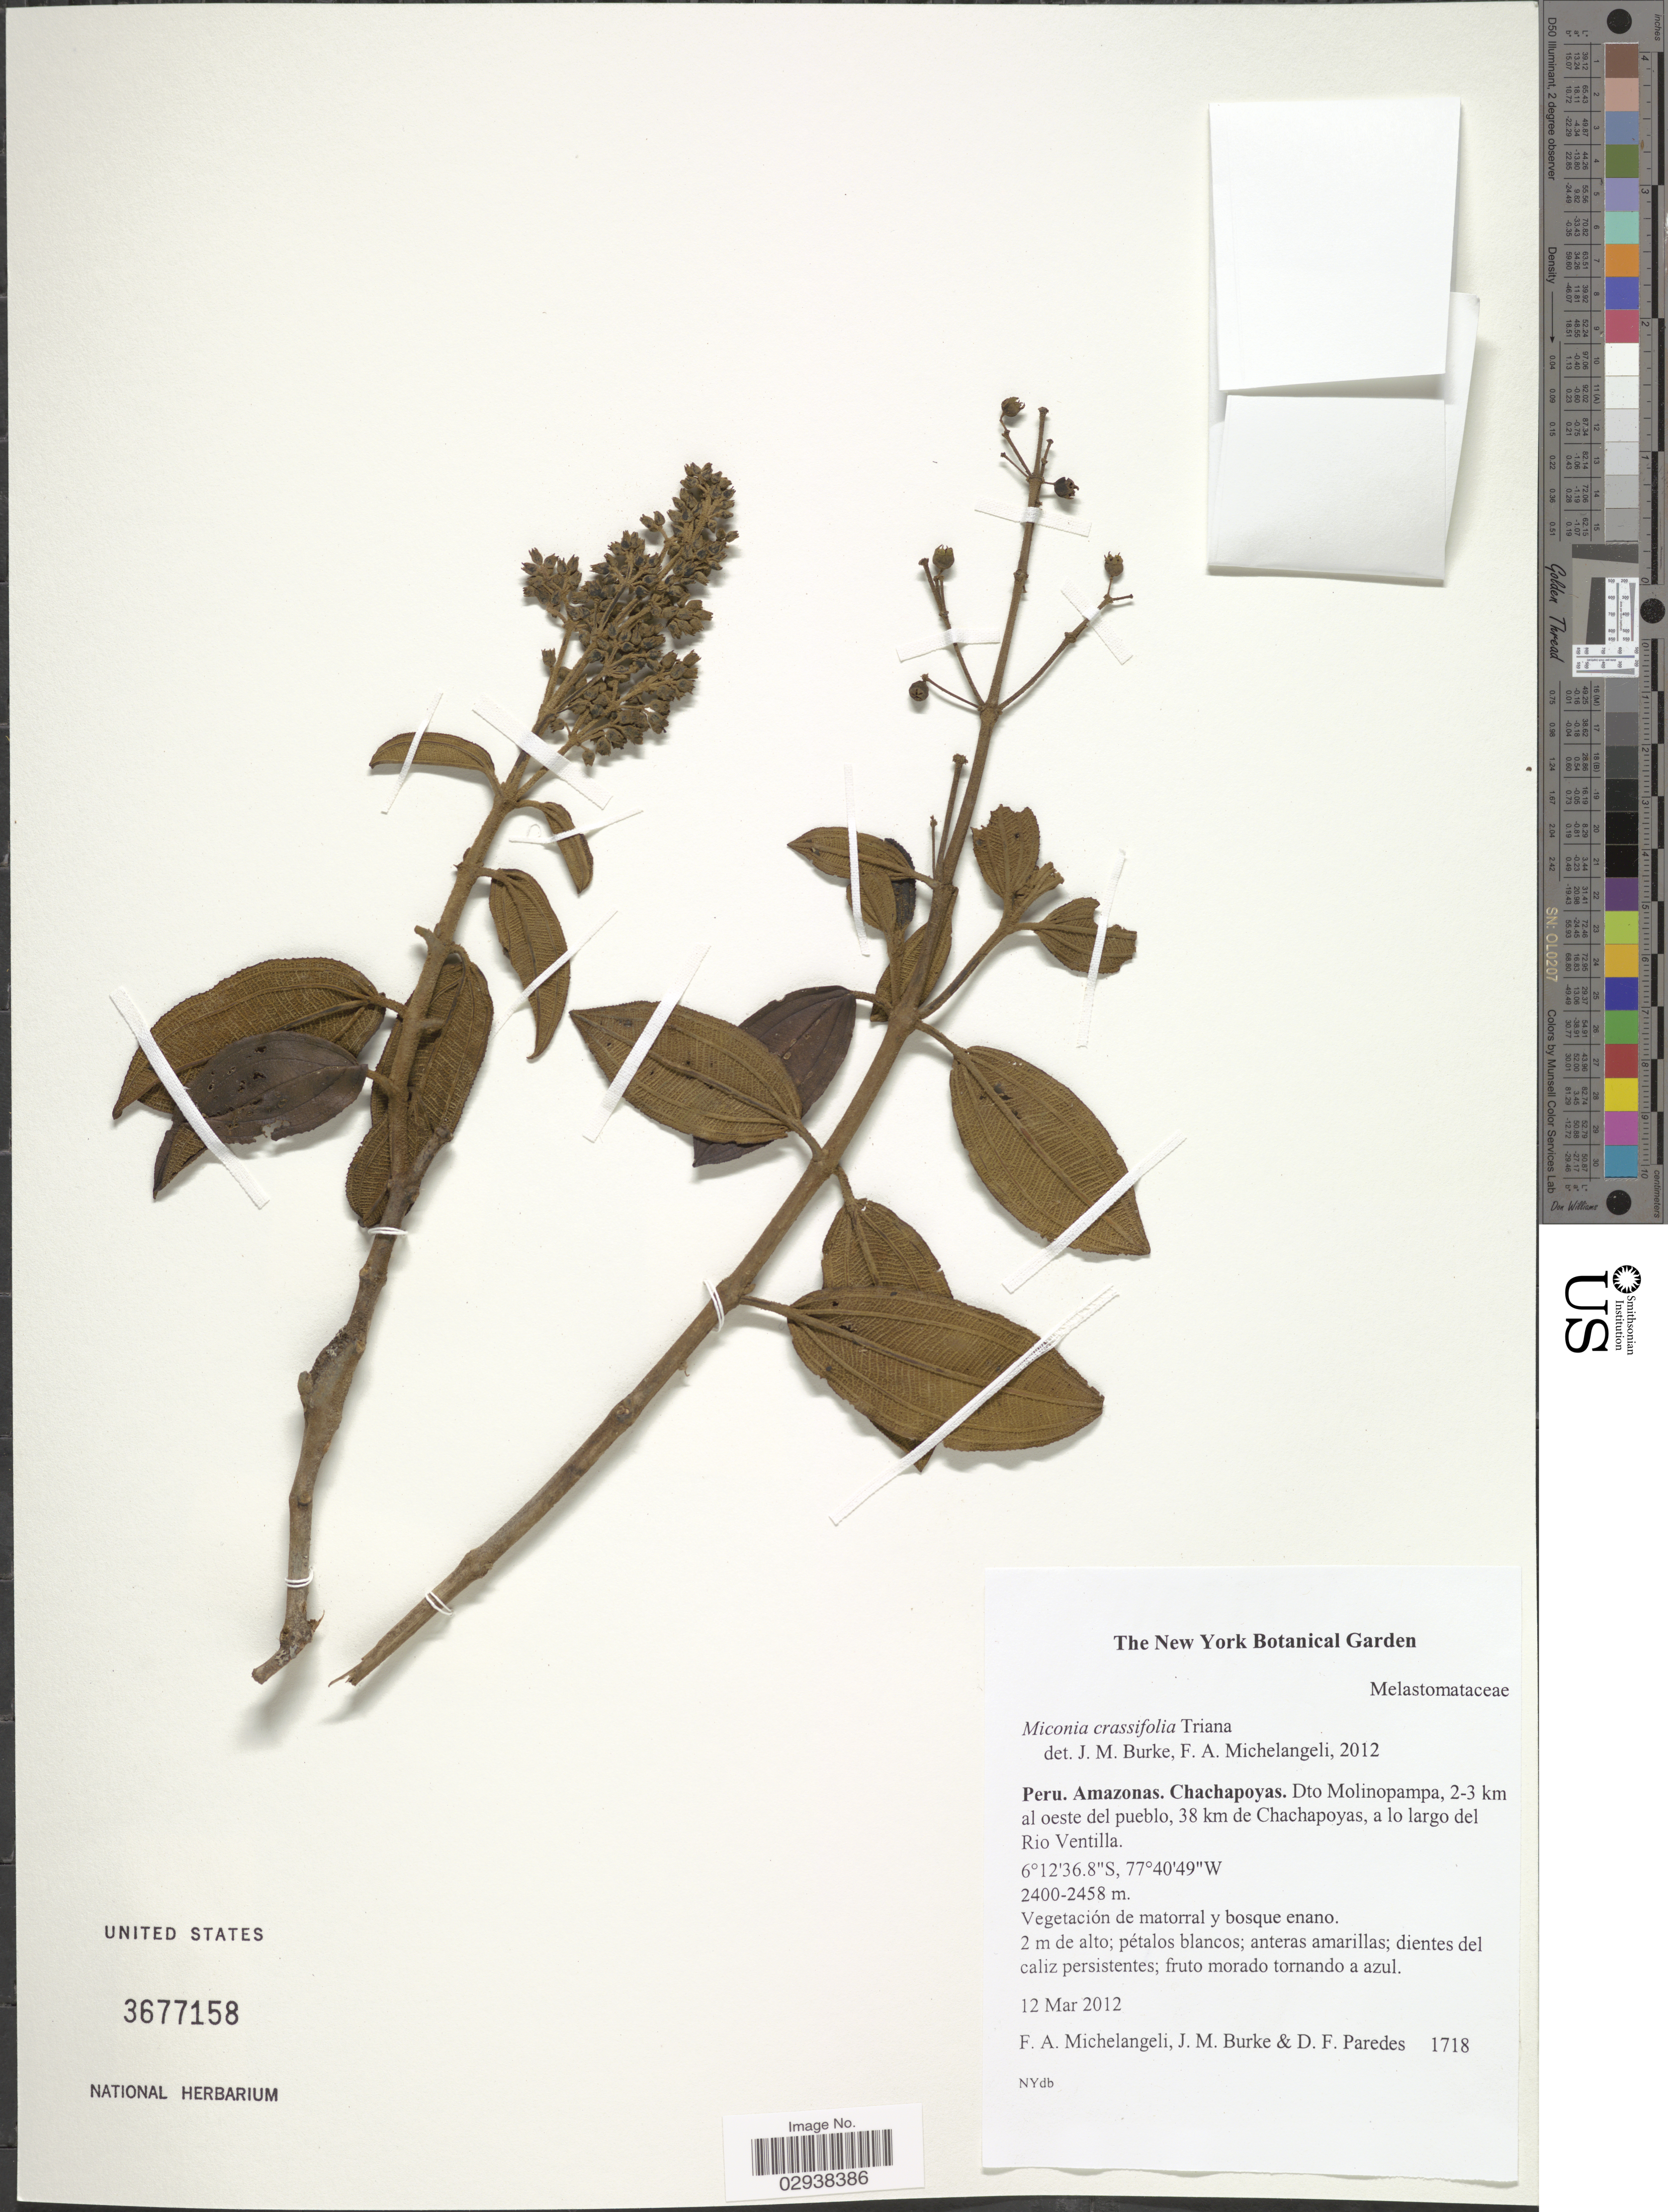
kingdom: Plantae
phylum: Tracheophyta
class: Magnoliopsida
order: Myrtales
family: Melastomataceae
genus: Miconia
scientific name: Miconia crassifolia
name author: Triana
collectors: F. A. Michelangeli, Jac. M. Burke & D. Paredes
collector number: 1718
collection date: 2012-03-12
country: Peru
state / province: Amazonas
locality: Chachapoyas, Dto Molinopampa, 2-3 km al oeste del pueblo, 38 km de Chachapoyas, a lo largo del Rio Ventilla.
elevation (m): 2400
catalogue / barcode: US 3677158